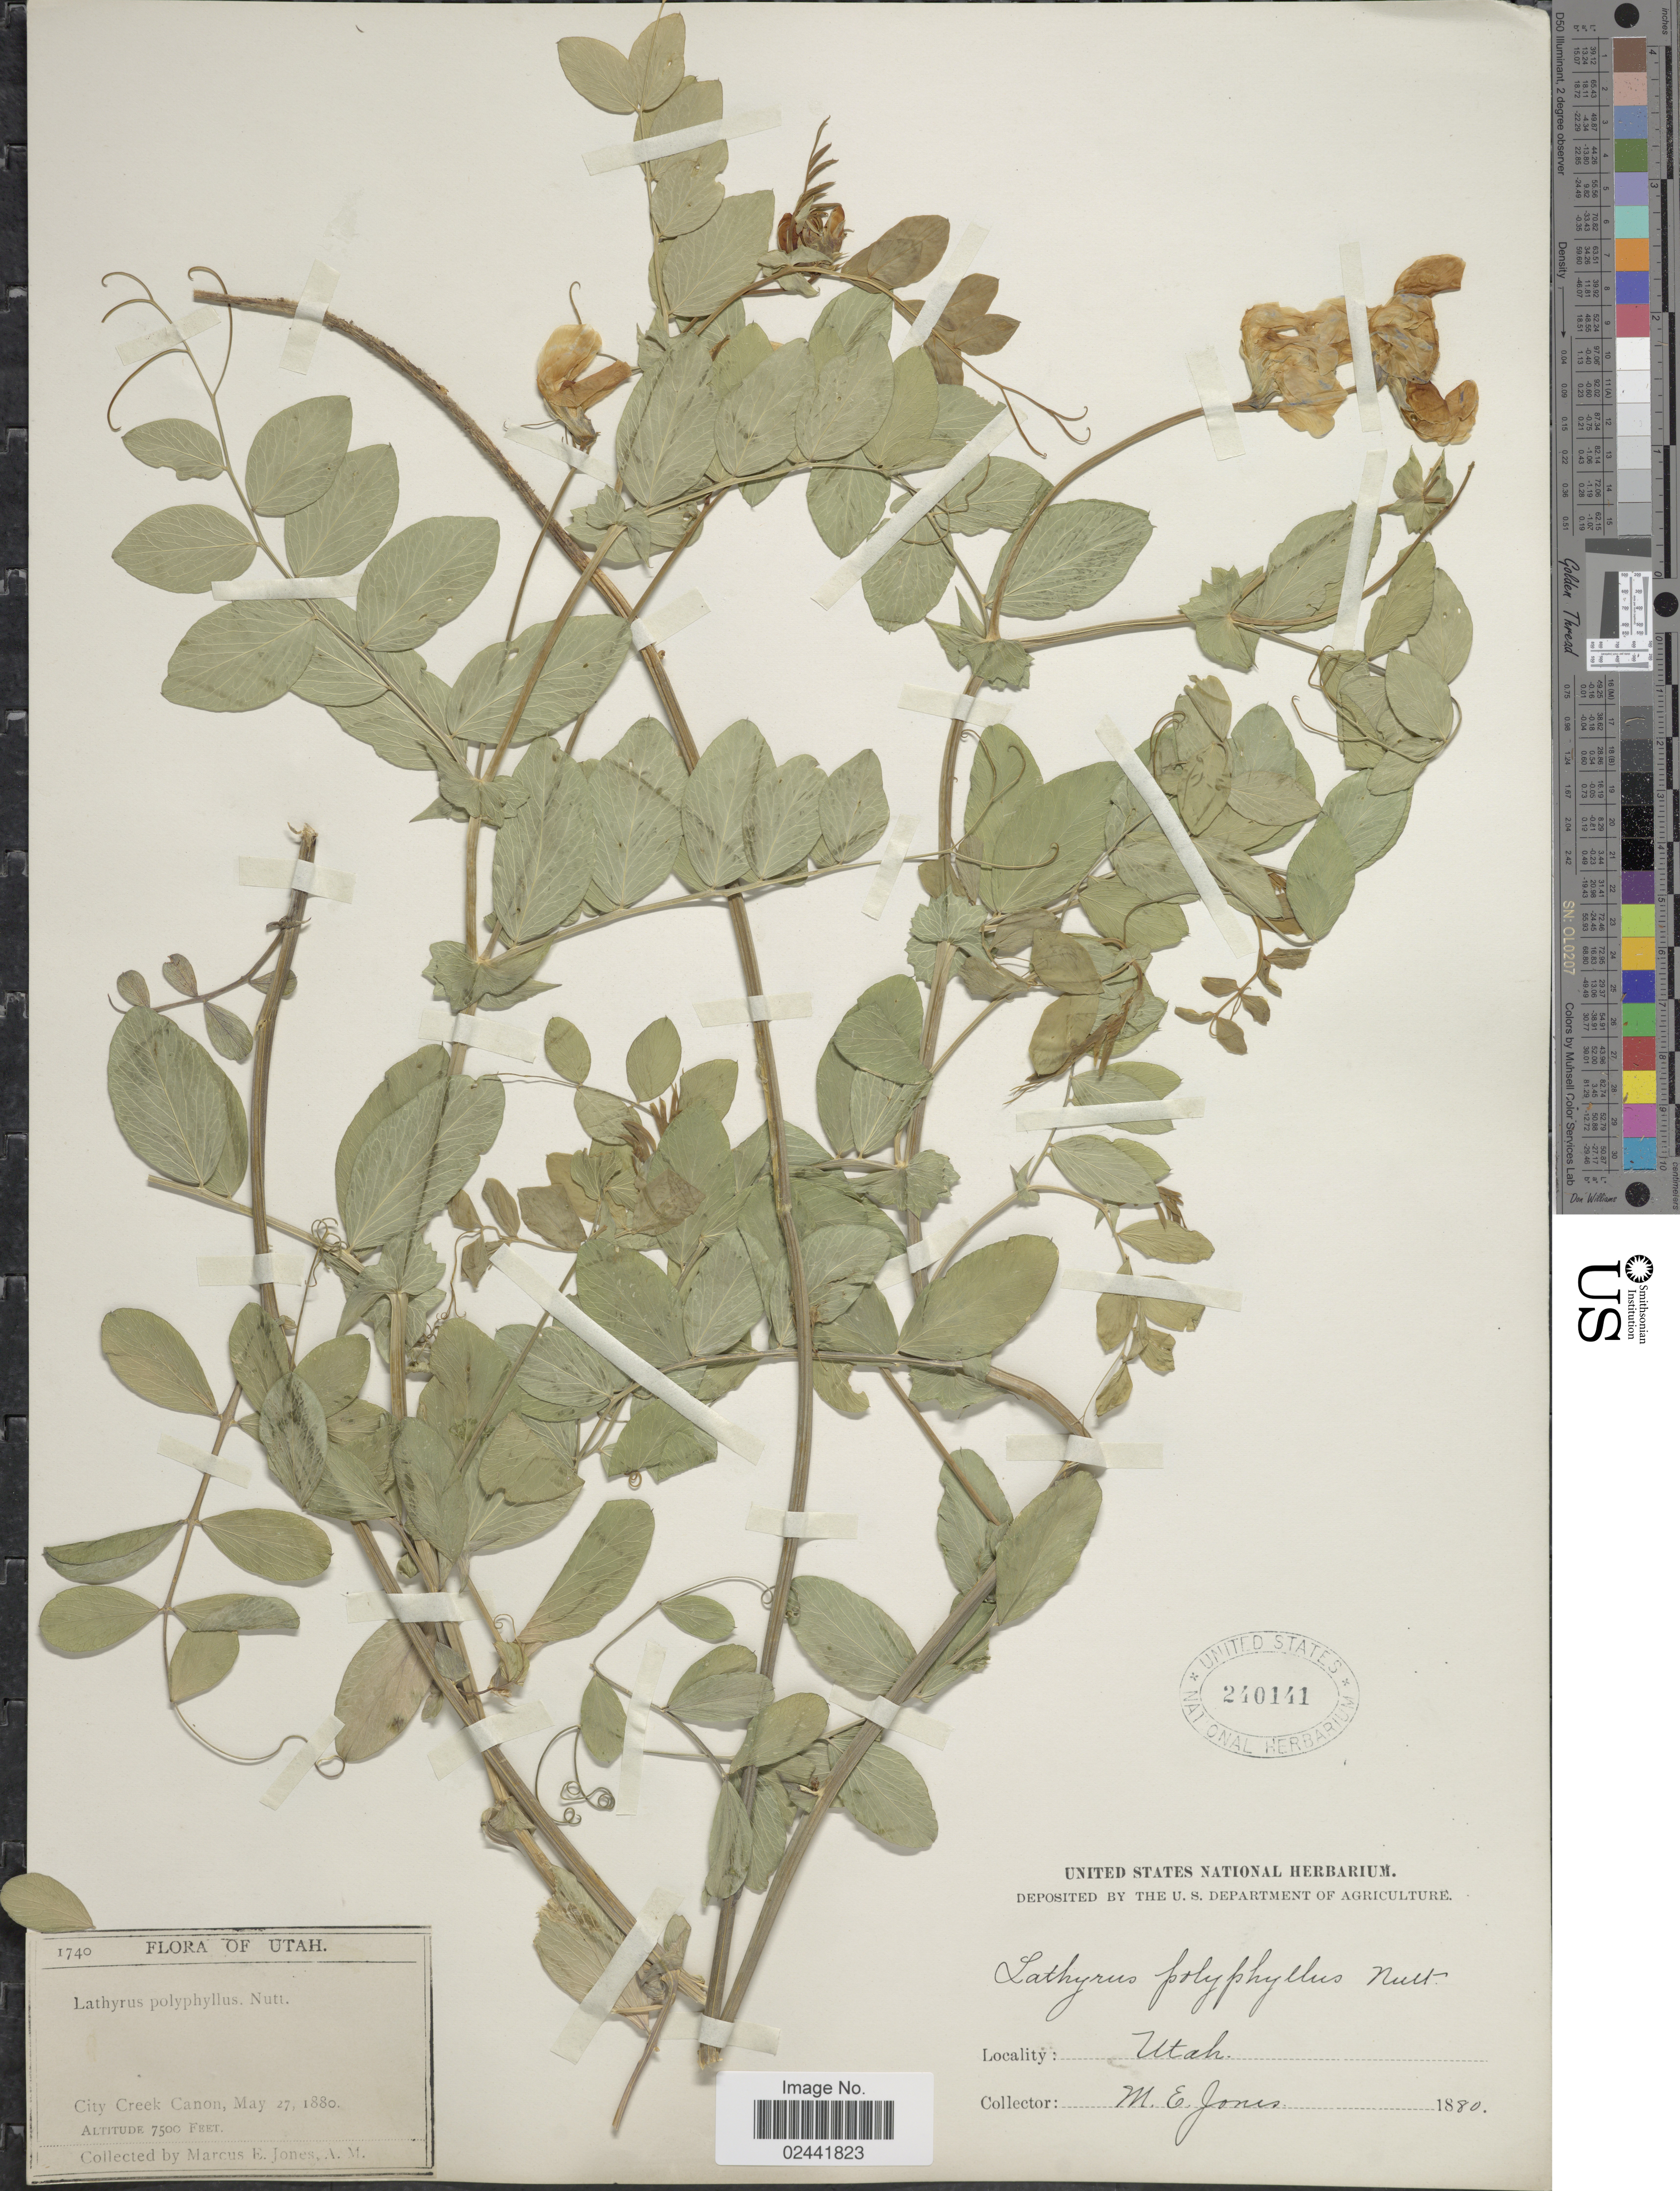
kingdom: Plantae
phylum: Tracheophyta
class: Magnoliopsida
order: Fabales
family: Fabaceae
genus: Lathyrus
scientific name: Lathyrus utahensis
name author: M.E. Jones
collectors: M. E. Jones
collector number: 1740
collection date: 1880-05-27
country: United States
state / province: Utah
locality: City Creek Canon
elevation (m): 2286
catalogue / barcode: US 240141